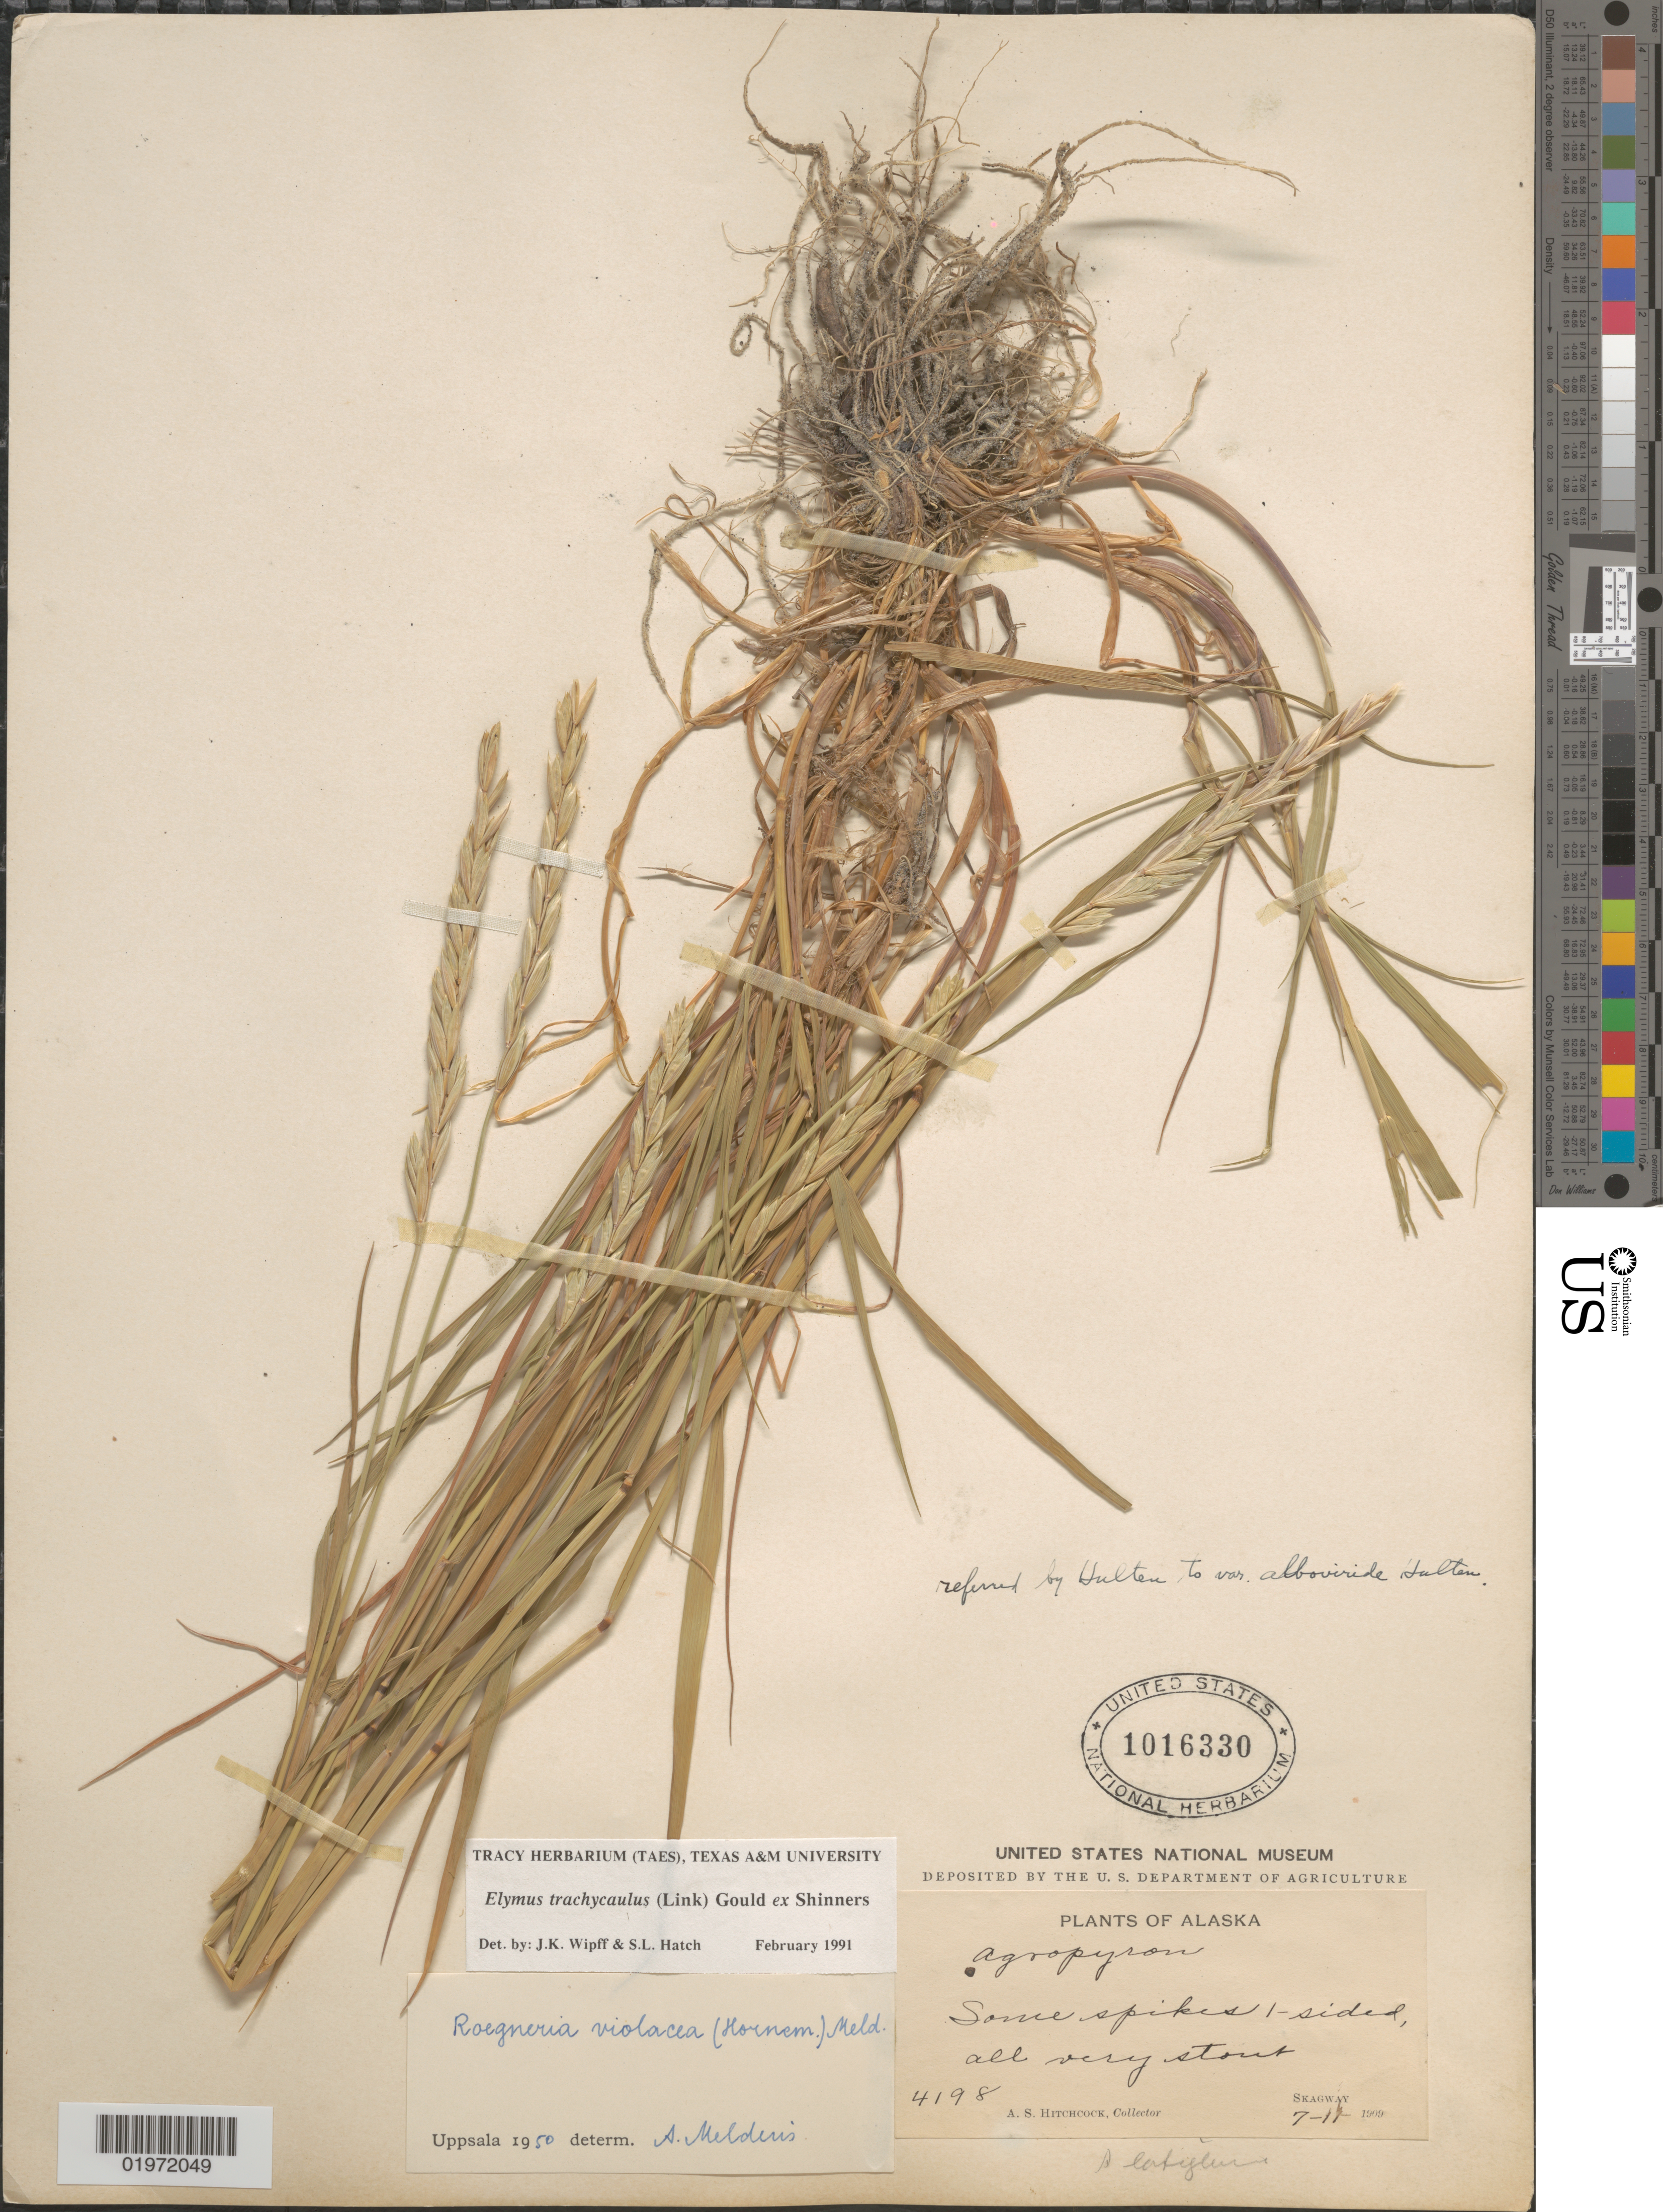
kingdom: Plantae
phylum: Tracheophyta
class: Liliopsida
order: Poales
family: Poaceae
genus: Elymus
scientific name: Elymus trachycaulus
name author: (Link) Gould ex Shinners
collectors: A. S. Hitchcock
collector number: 4198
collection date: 1909-07-11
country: United States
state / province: Alaska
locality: Skagway.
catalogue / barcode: US 1016330